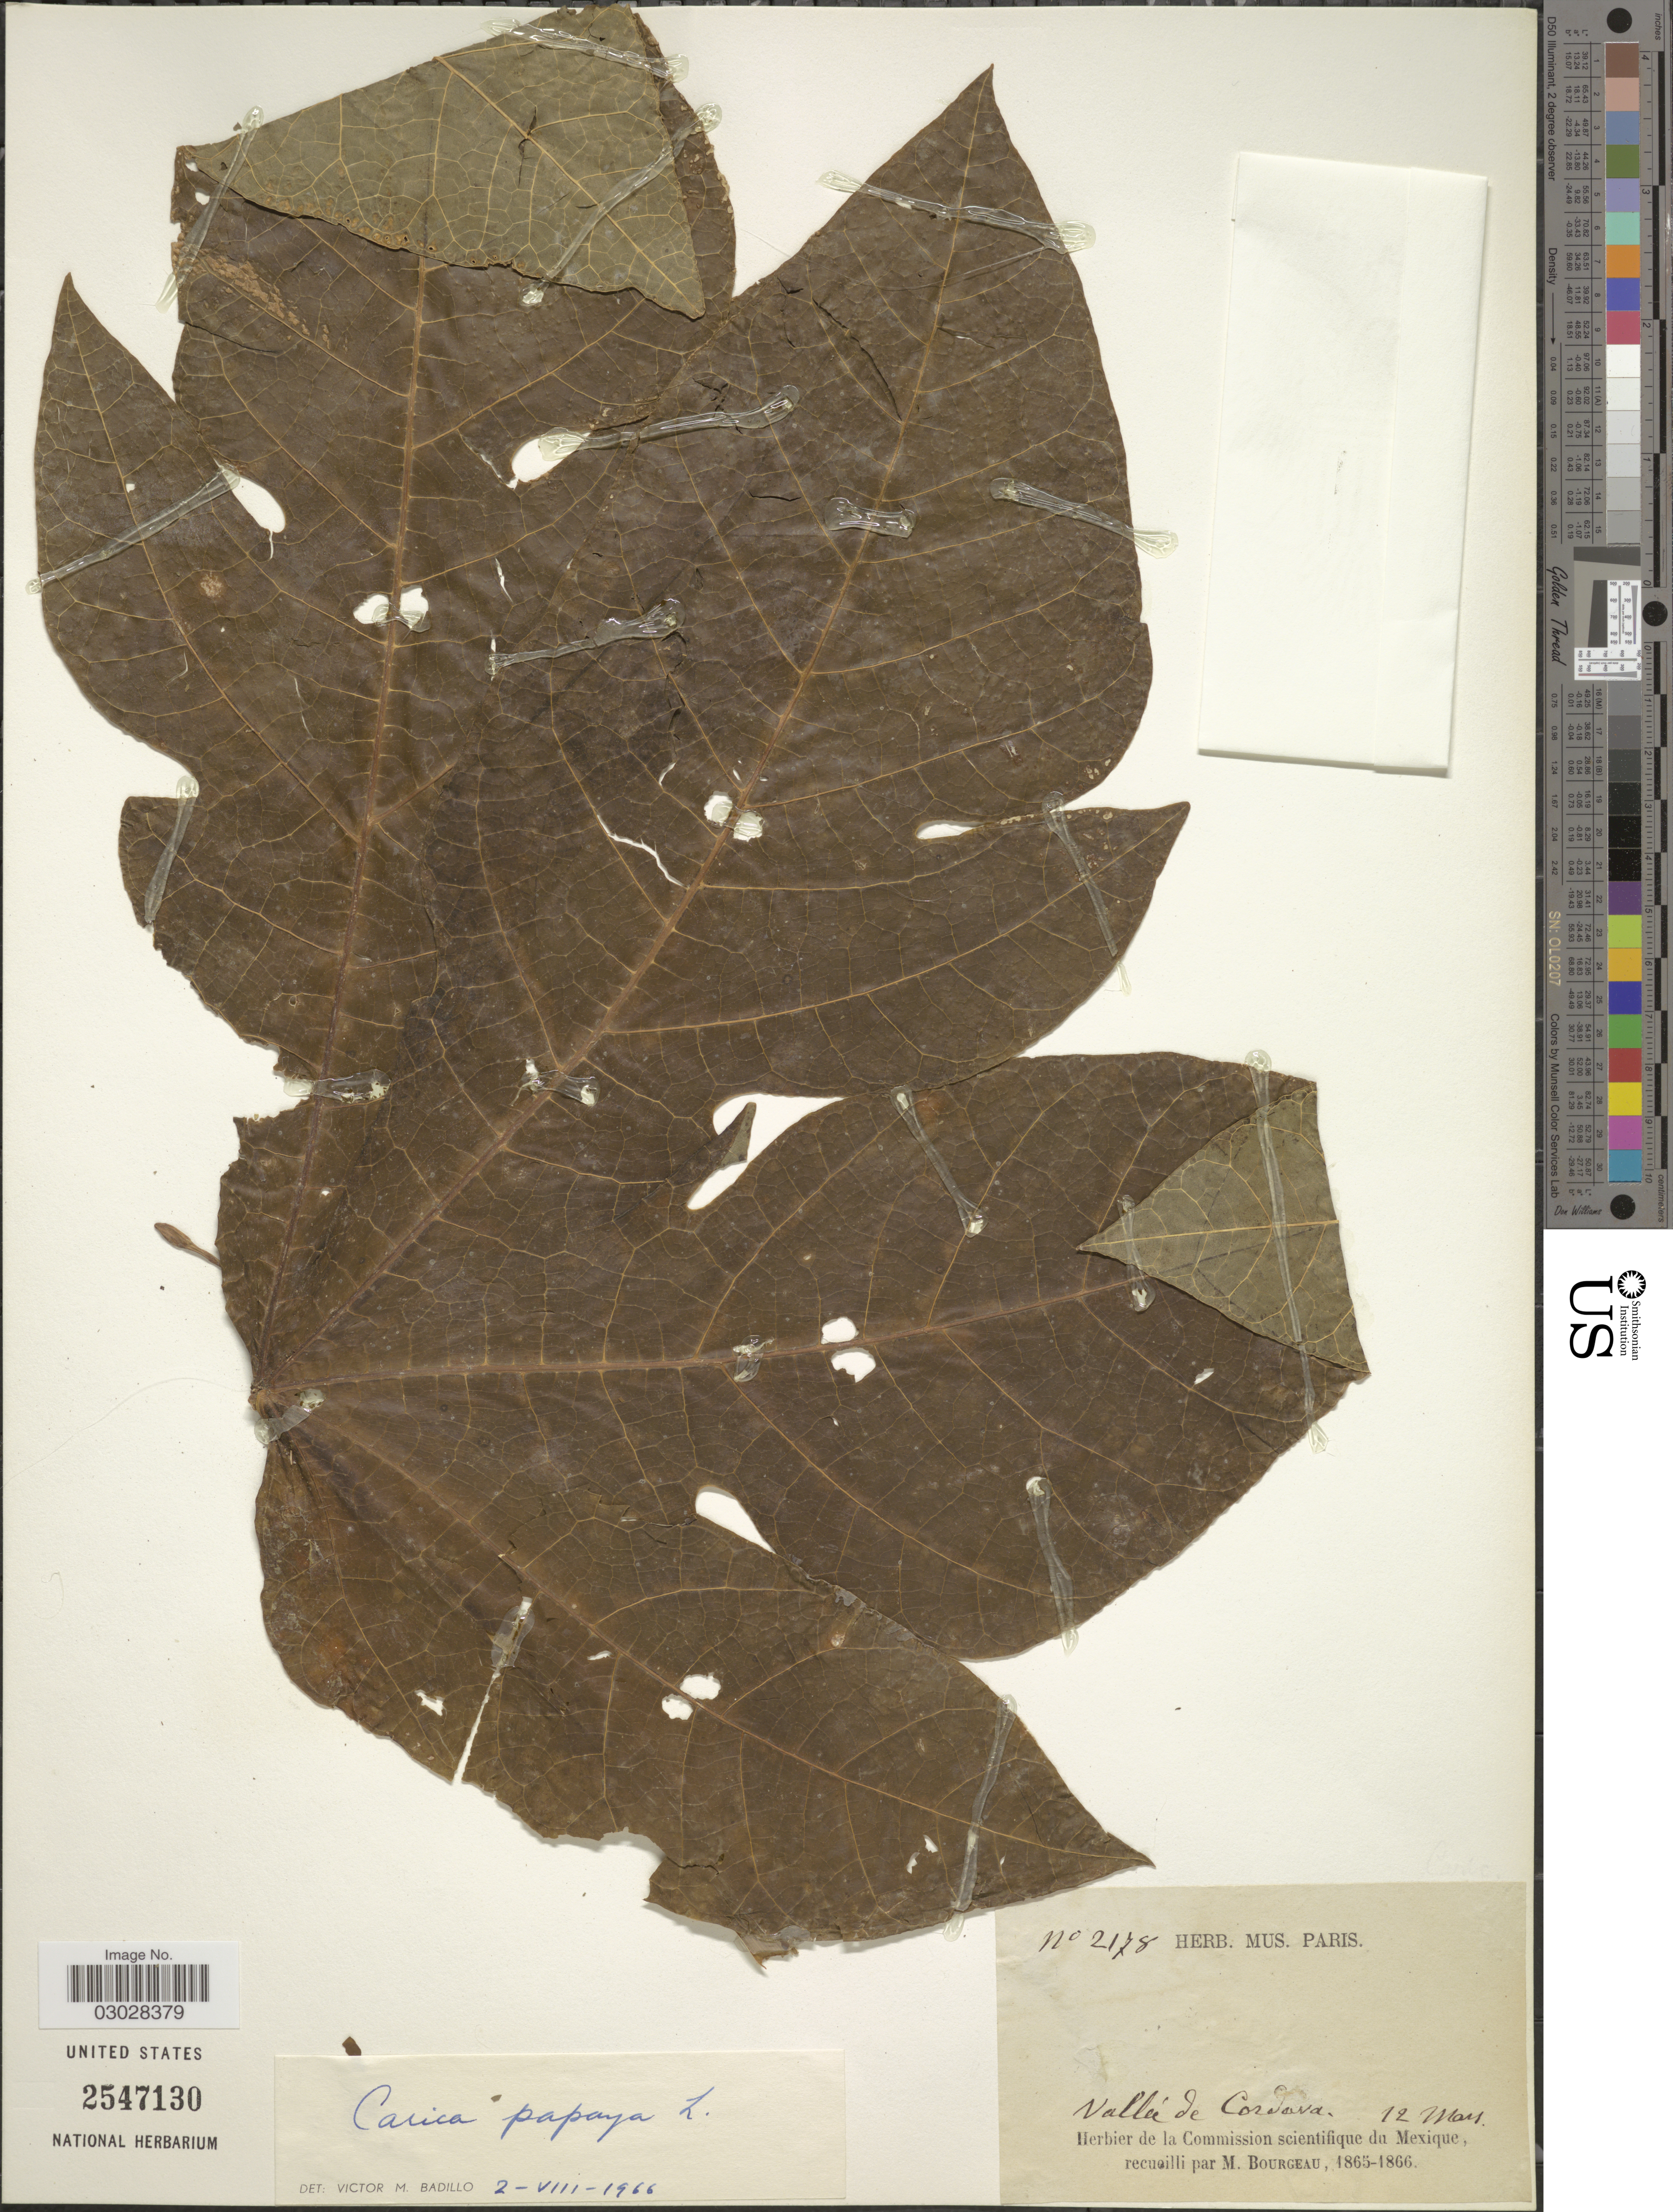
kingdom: Plantae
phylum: Tracheophyta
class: Magnoliopsida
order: Brassicales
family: Caricaceae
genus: Carica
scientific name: Carica papaya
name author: L.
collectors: M. Bourgeau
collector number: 2178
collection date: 1865-03-12/1866-03-12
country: Mexico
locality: Valleé de Cordova.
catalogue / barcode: US 2547130